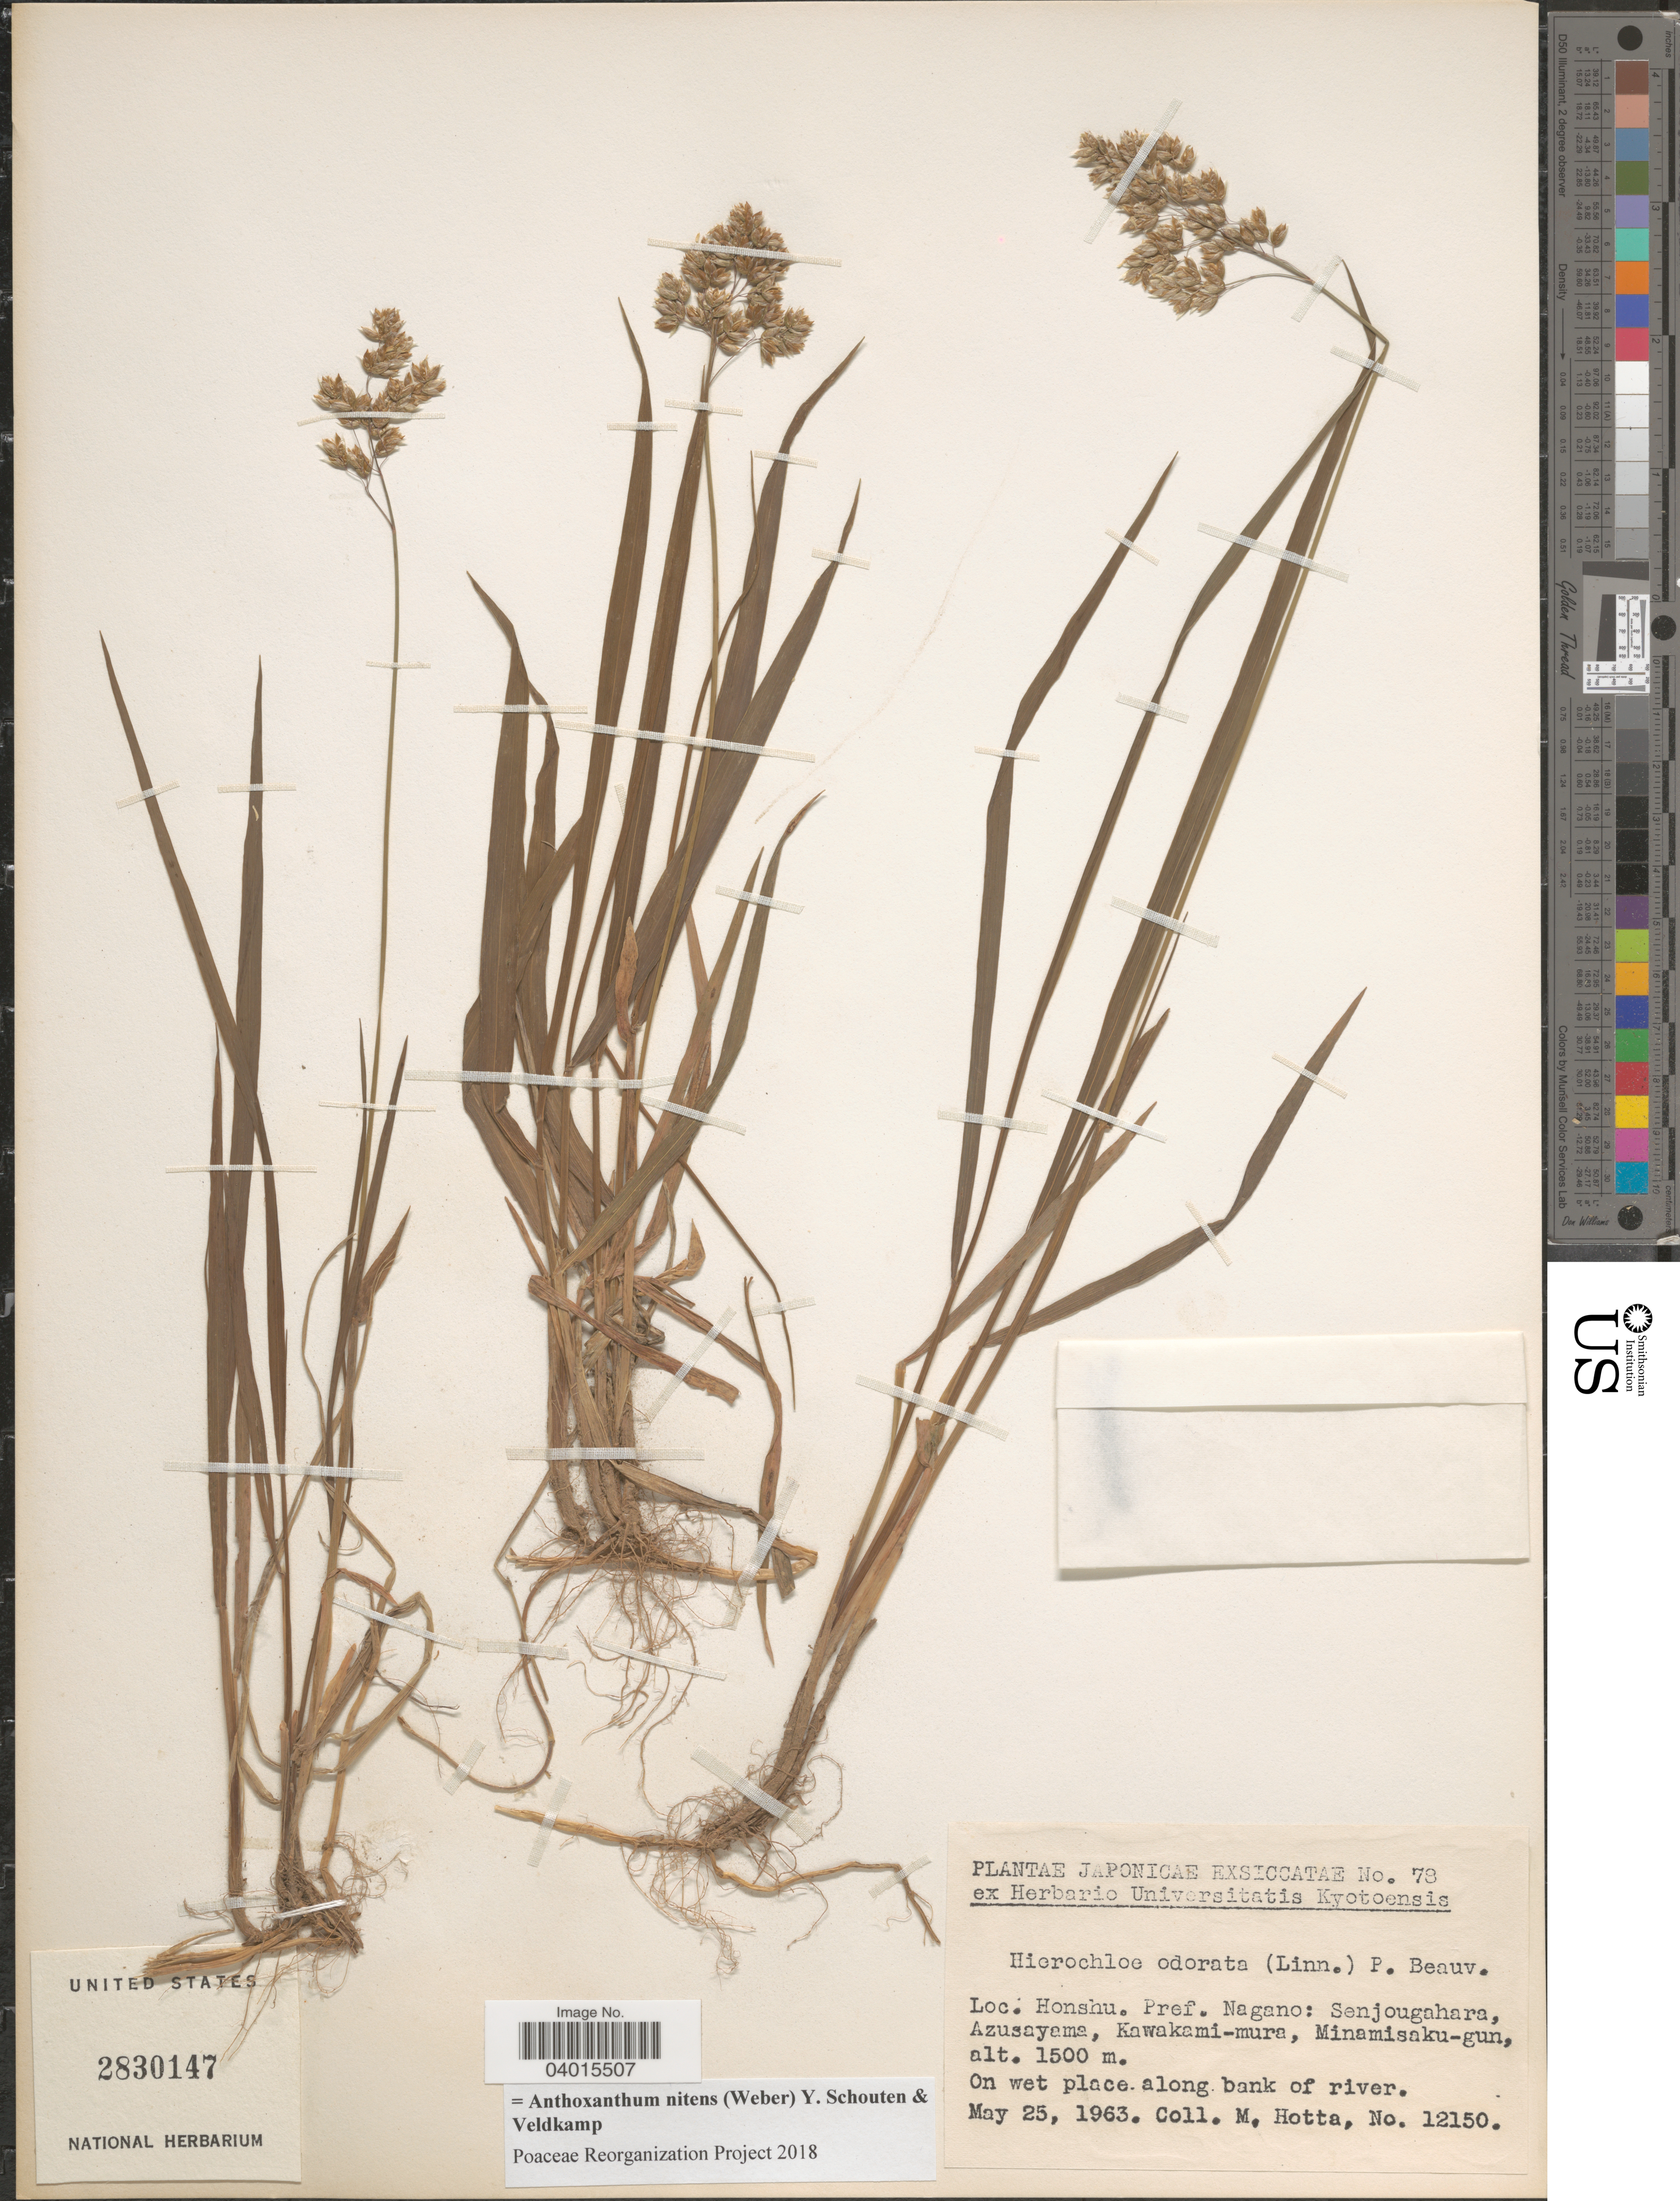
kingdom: Plantae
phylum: Tracheophyta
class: Liliopsida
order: Poales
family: Poaceae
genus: Anthoxanthum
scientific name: Anthoxanthum nitens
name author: (G.H. Weber) R.T.A. Schouten & Veldkamp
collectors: M. Hotta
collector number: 12150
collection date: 1963-05-25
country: Japan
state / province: Nagano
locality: Honshu. Pref. Nagano: Senjougahara, Azusayama, Kawakami-mura, Minamisaku-gun.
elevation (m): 1500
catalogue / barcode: US 2830147